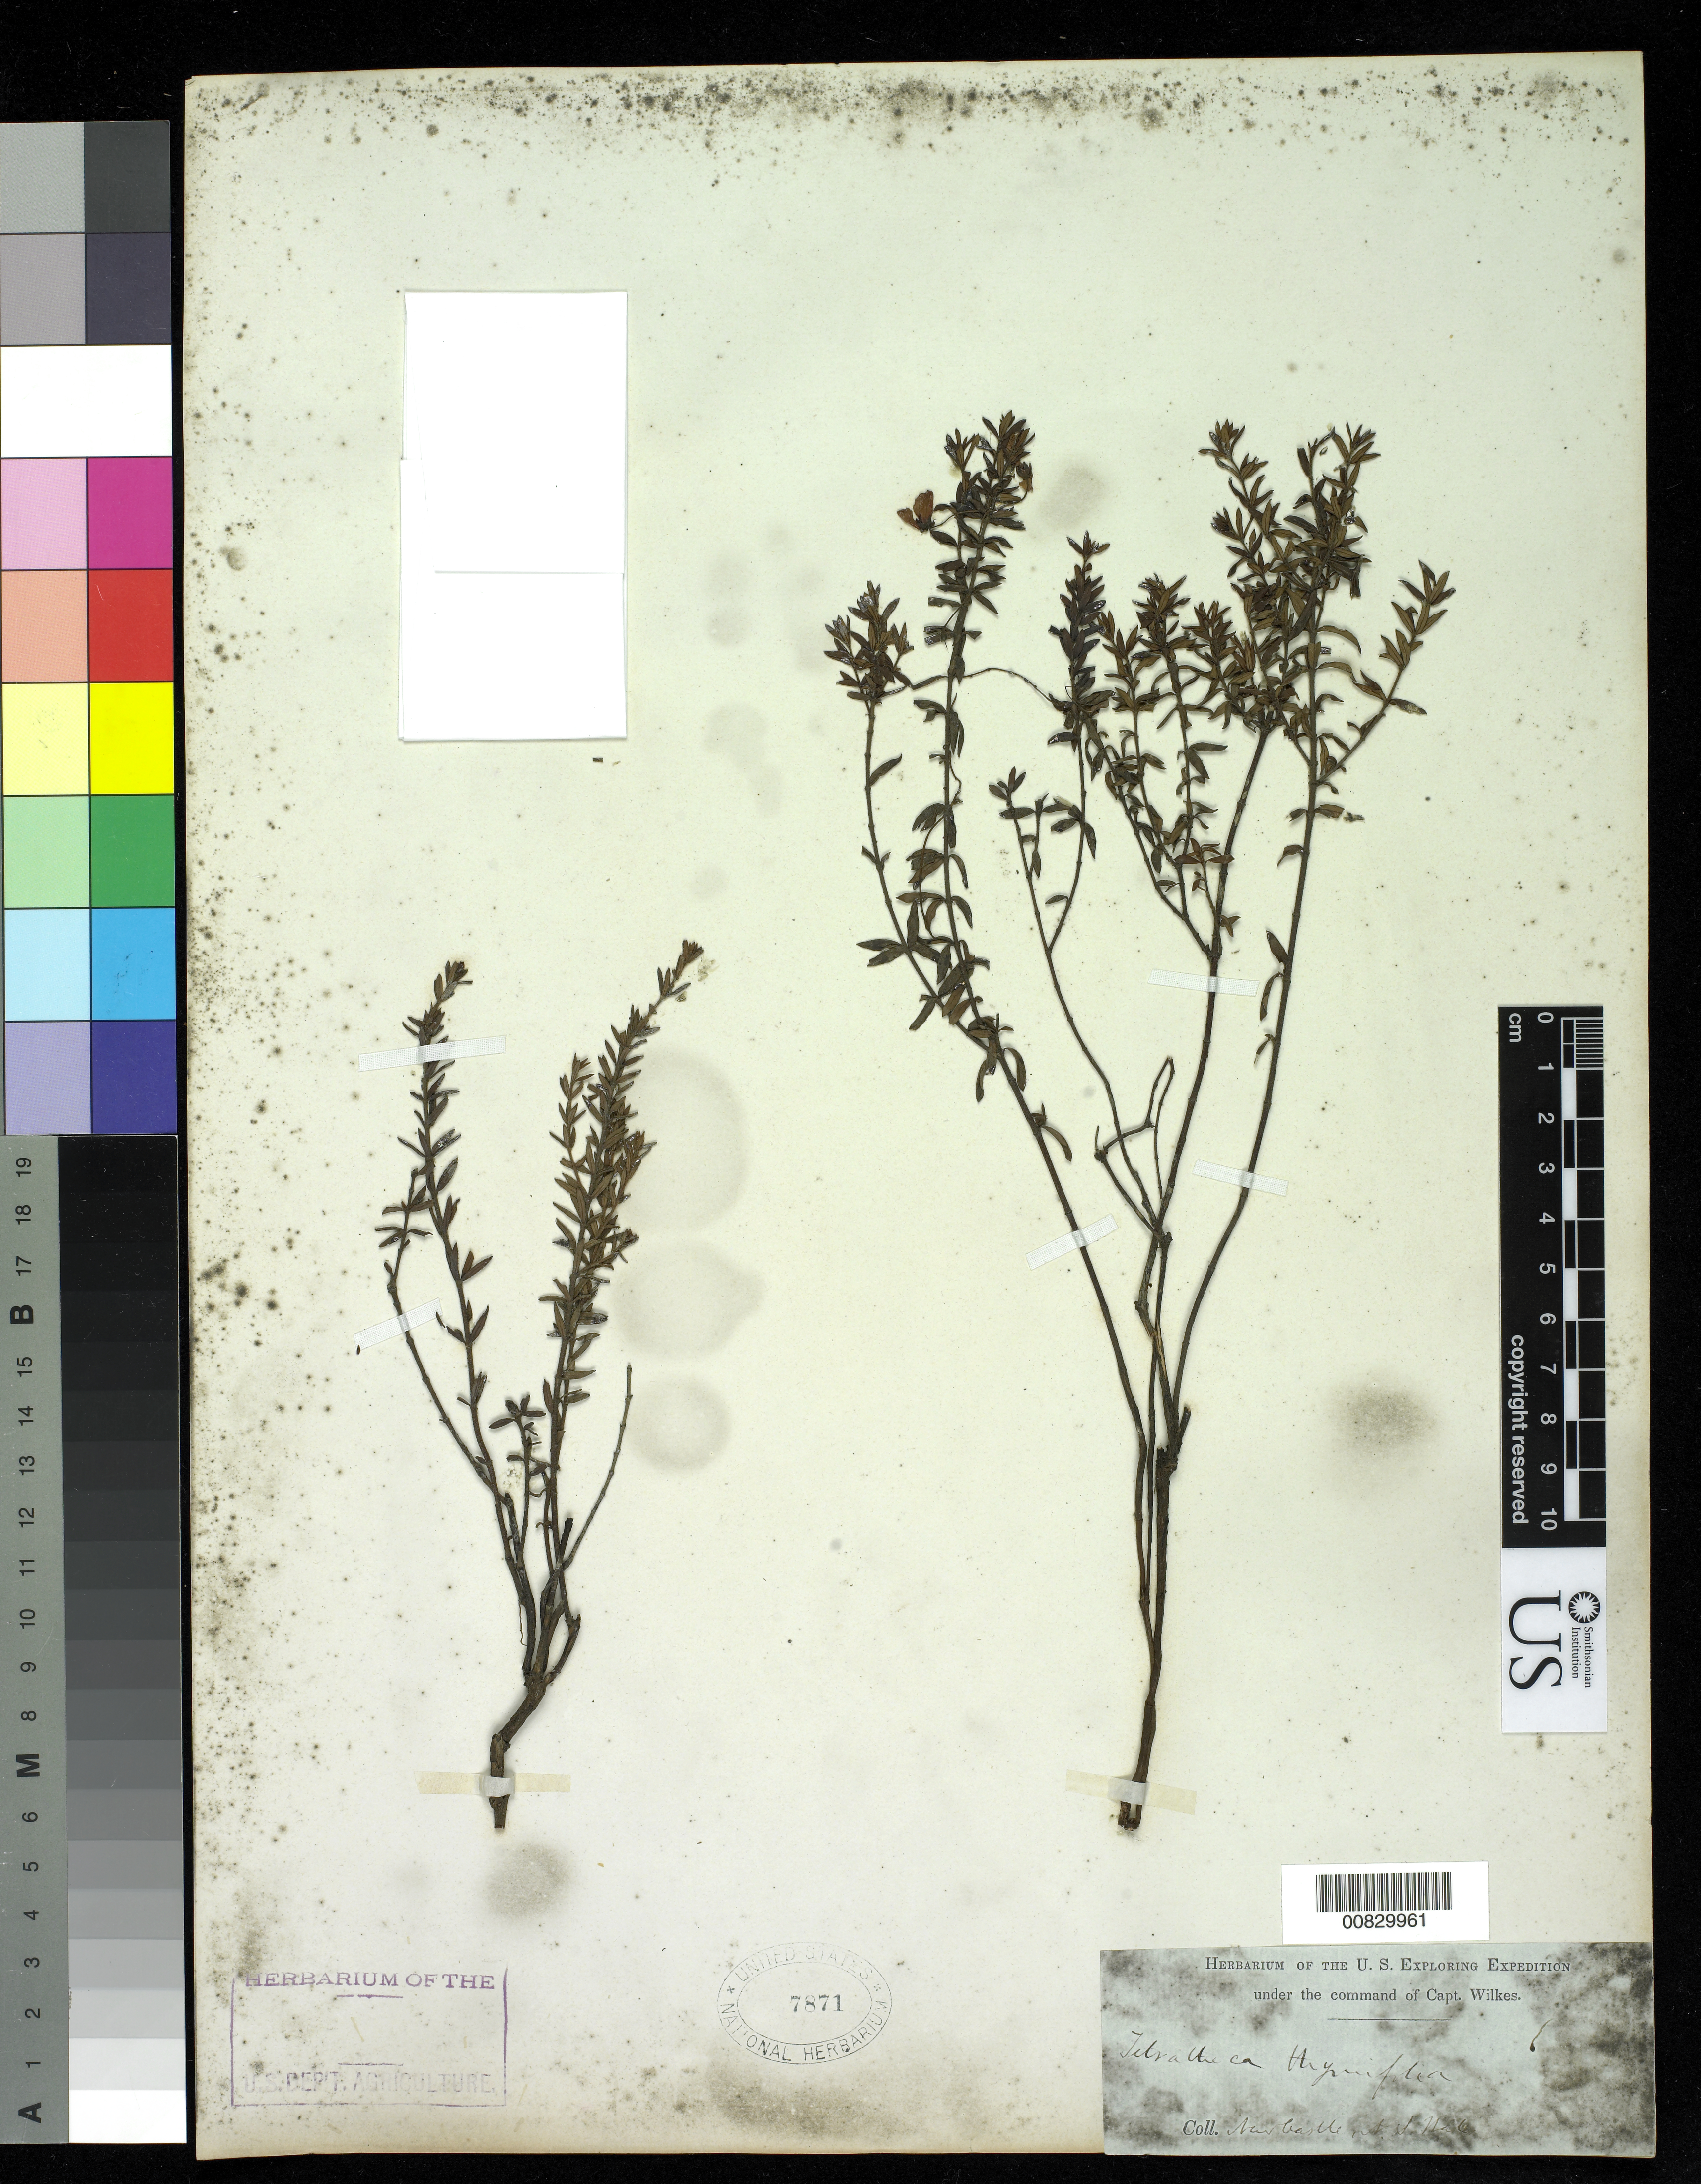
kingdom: Plantae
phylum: Tracheophyta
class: Magnoliopsida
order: Oxalidales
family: Elaeocarpaceae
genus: Tetratheca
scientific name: Tetratheca thymifolia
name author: Sm.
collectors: Wilkes Explor. Exped.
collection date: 1838/1842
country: Australia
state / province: New South Wales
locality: New Castle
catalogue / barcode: US 7871